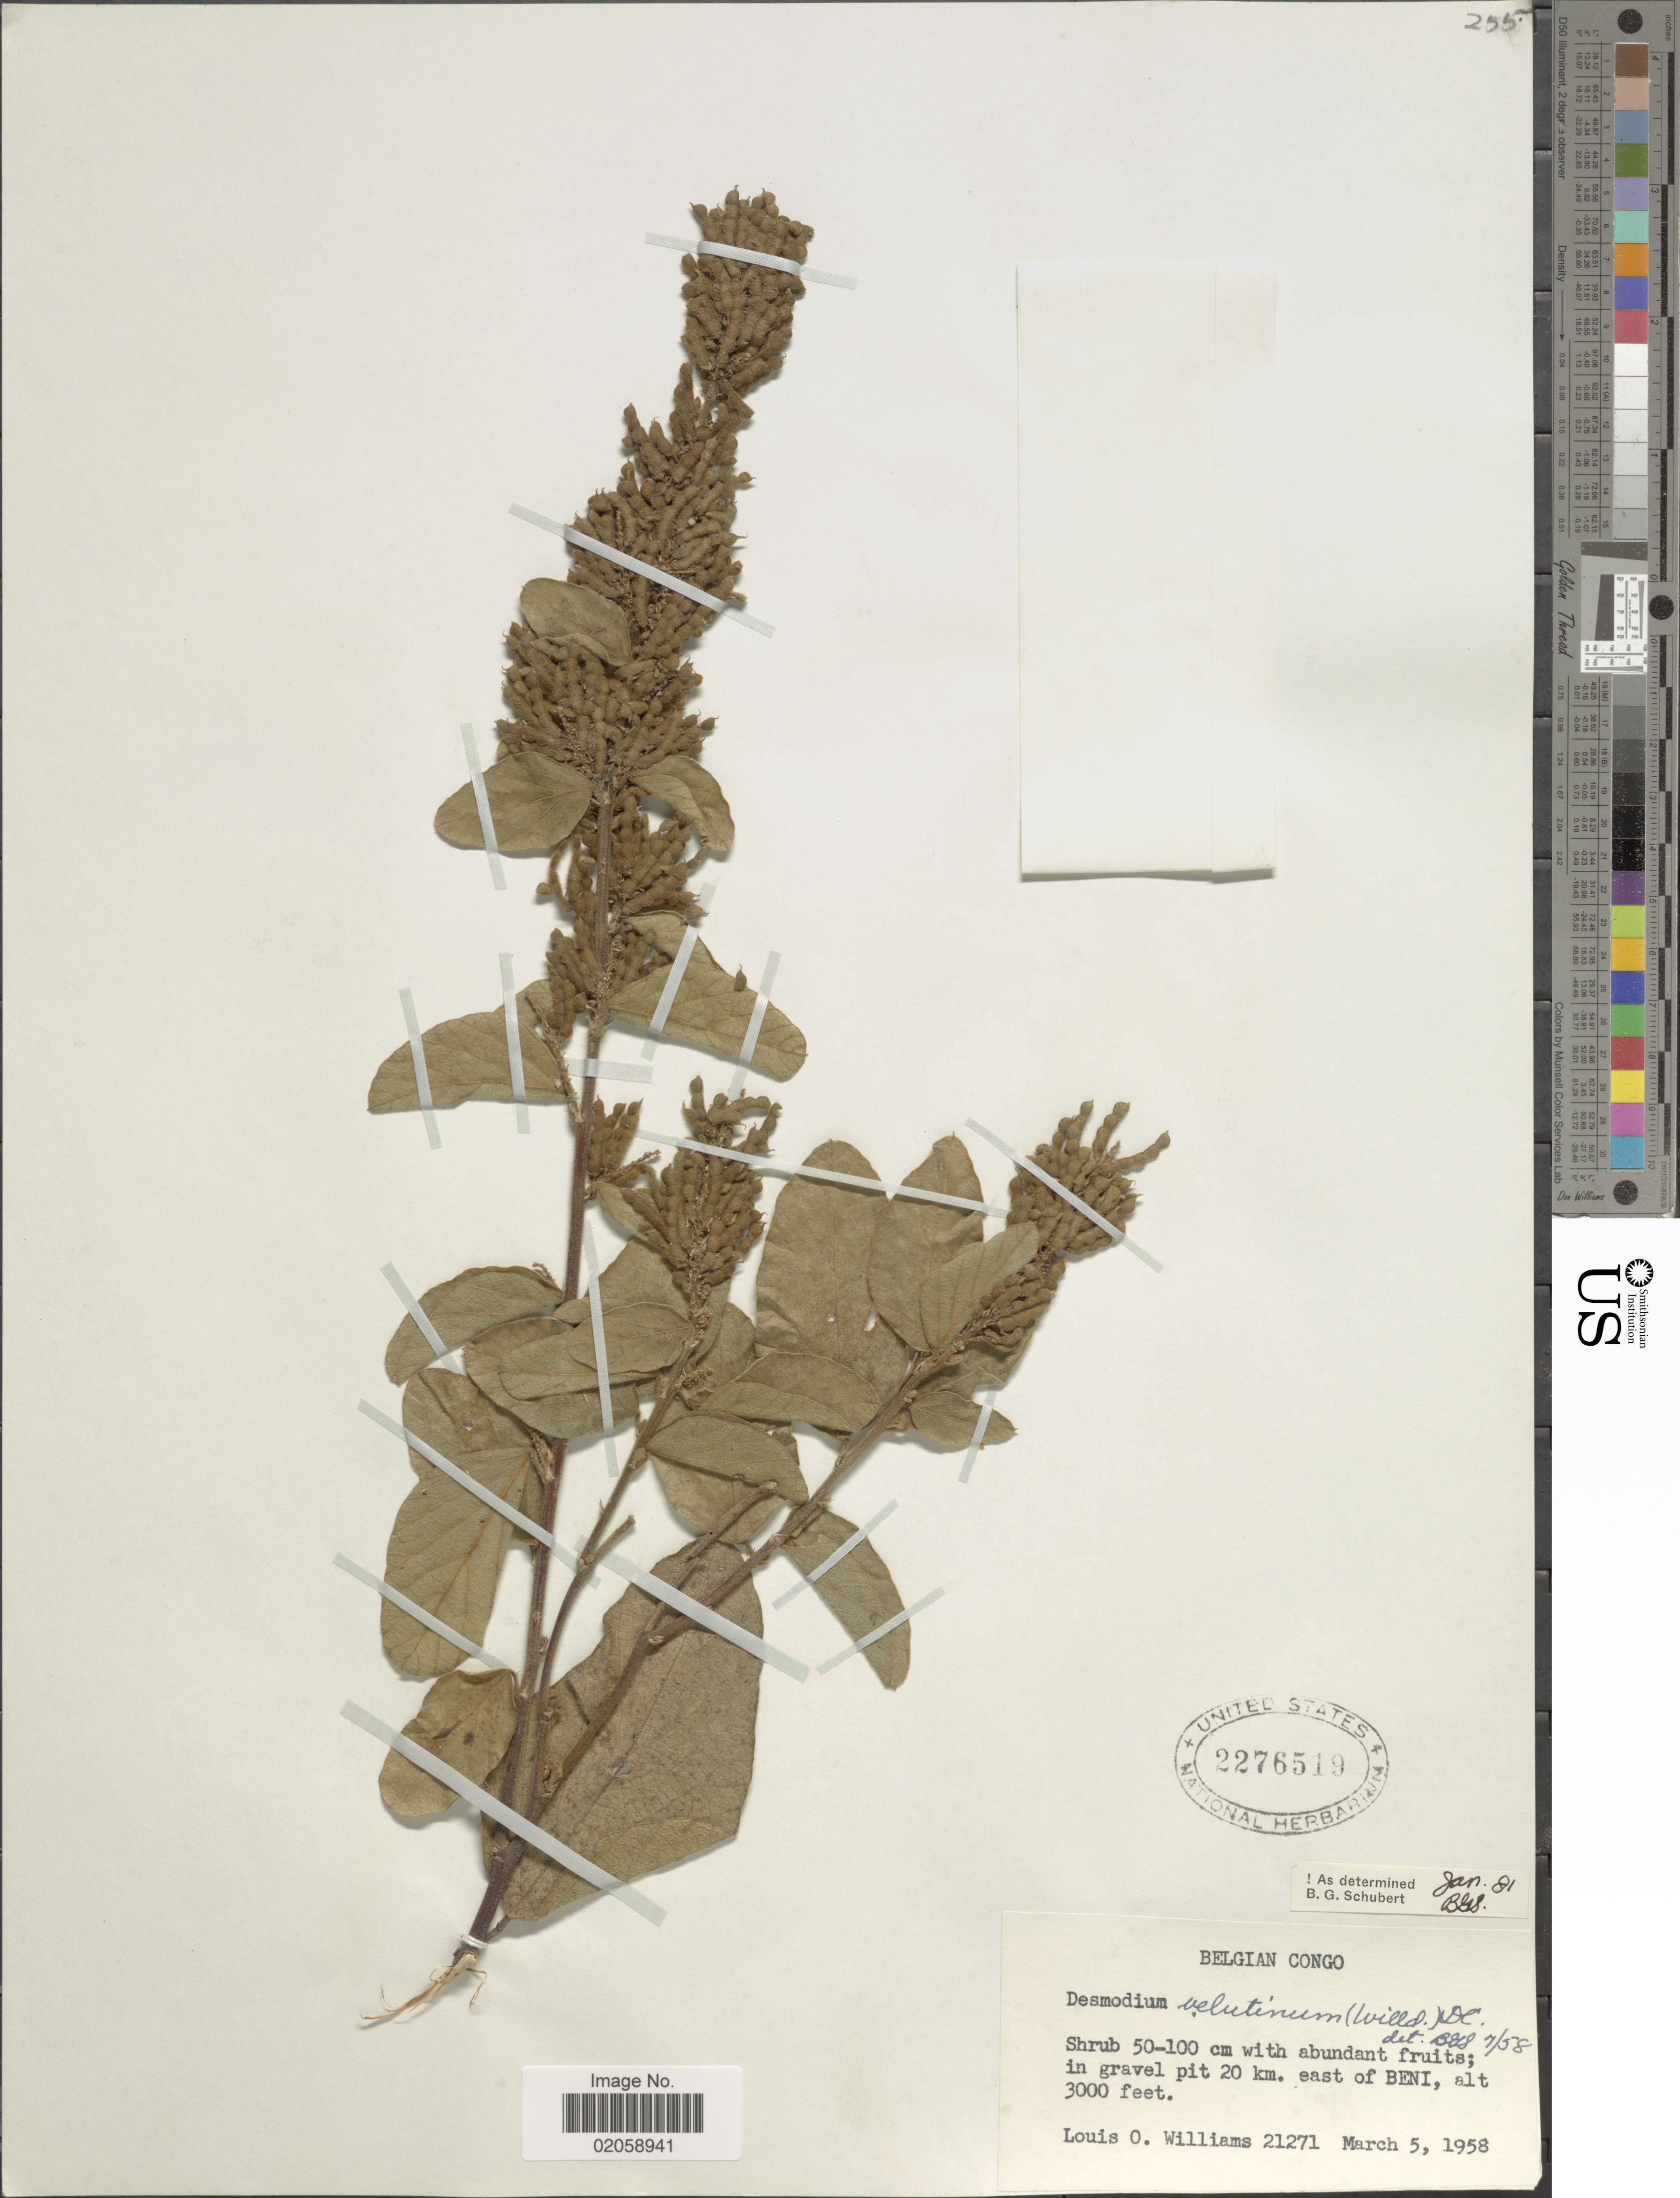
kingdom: Plantae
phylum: Tracheophyta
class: Magnoliopsida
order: Fabales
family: Fabaceae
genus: Polhillides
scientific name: Polhillides velutina subsp. velutina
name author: (Willd.) H. Ohashi & K. Ohashi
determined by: Strong, Mark T., (BOT), Smithsonian Institution - National Museum of Natural History (UNITED STATES)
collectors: L. O. Williams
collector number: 21271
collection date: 1958-03-05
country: Congo, Democratic Republic of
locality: Belgian Congo. In gravel pit 20 km. east of Beni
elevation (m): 914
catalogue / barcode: US 2276519